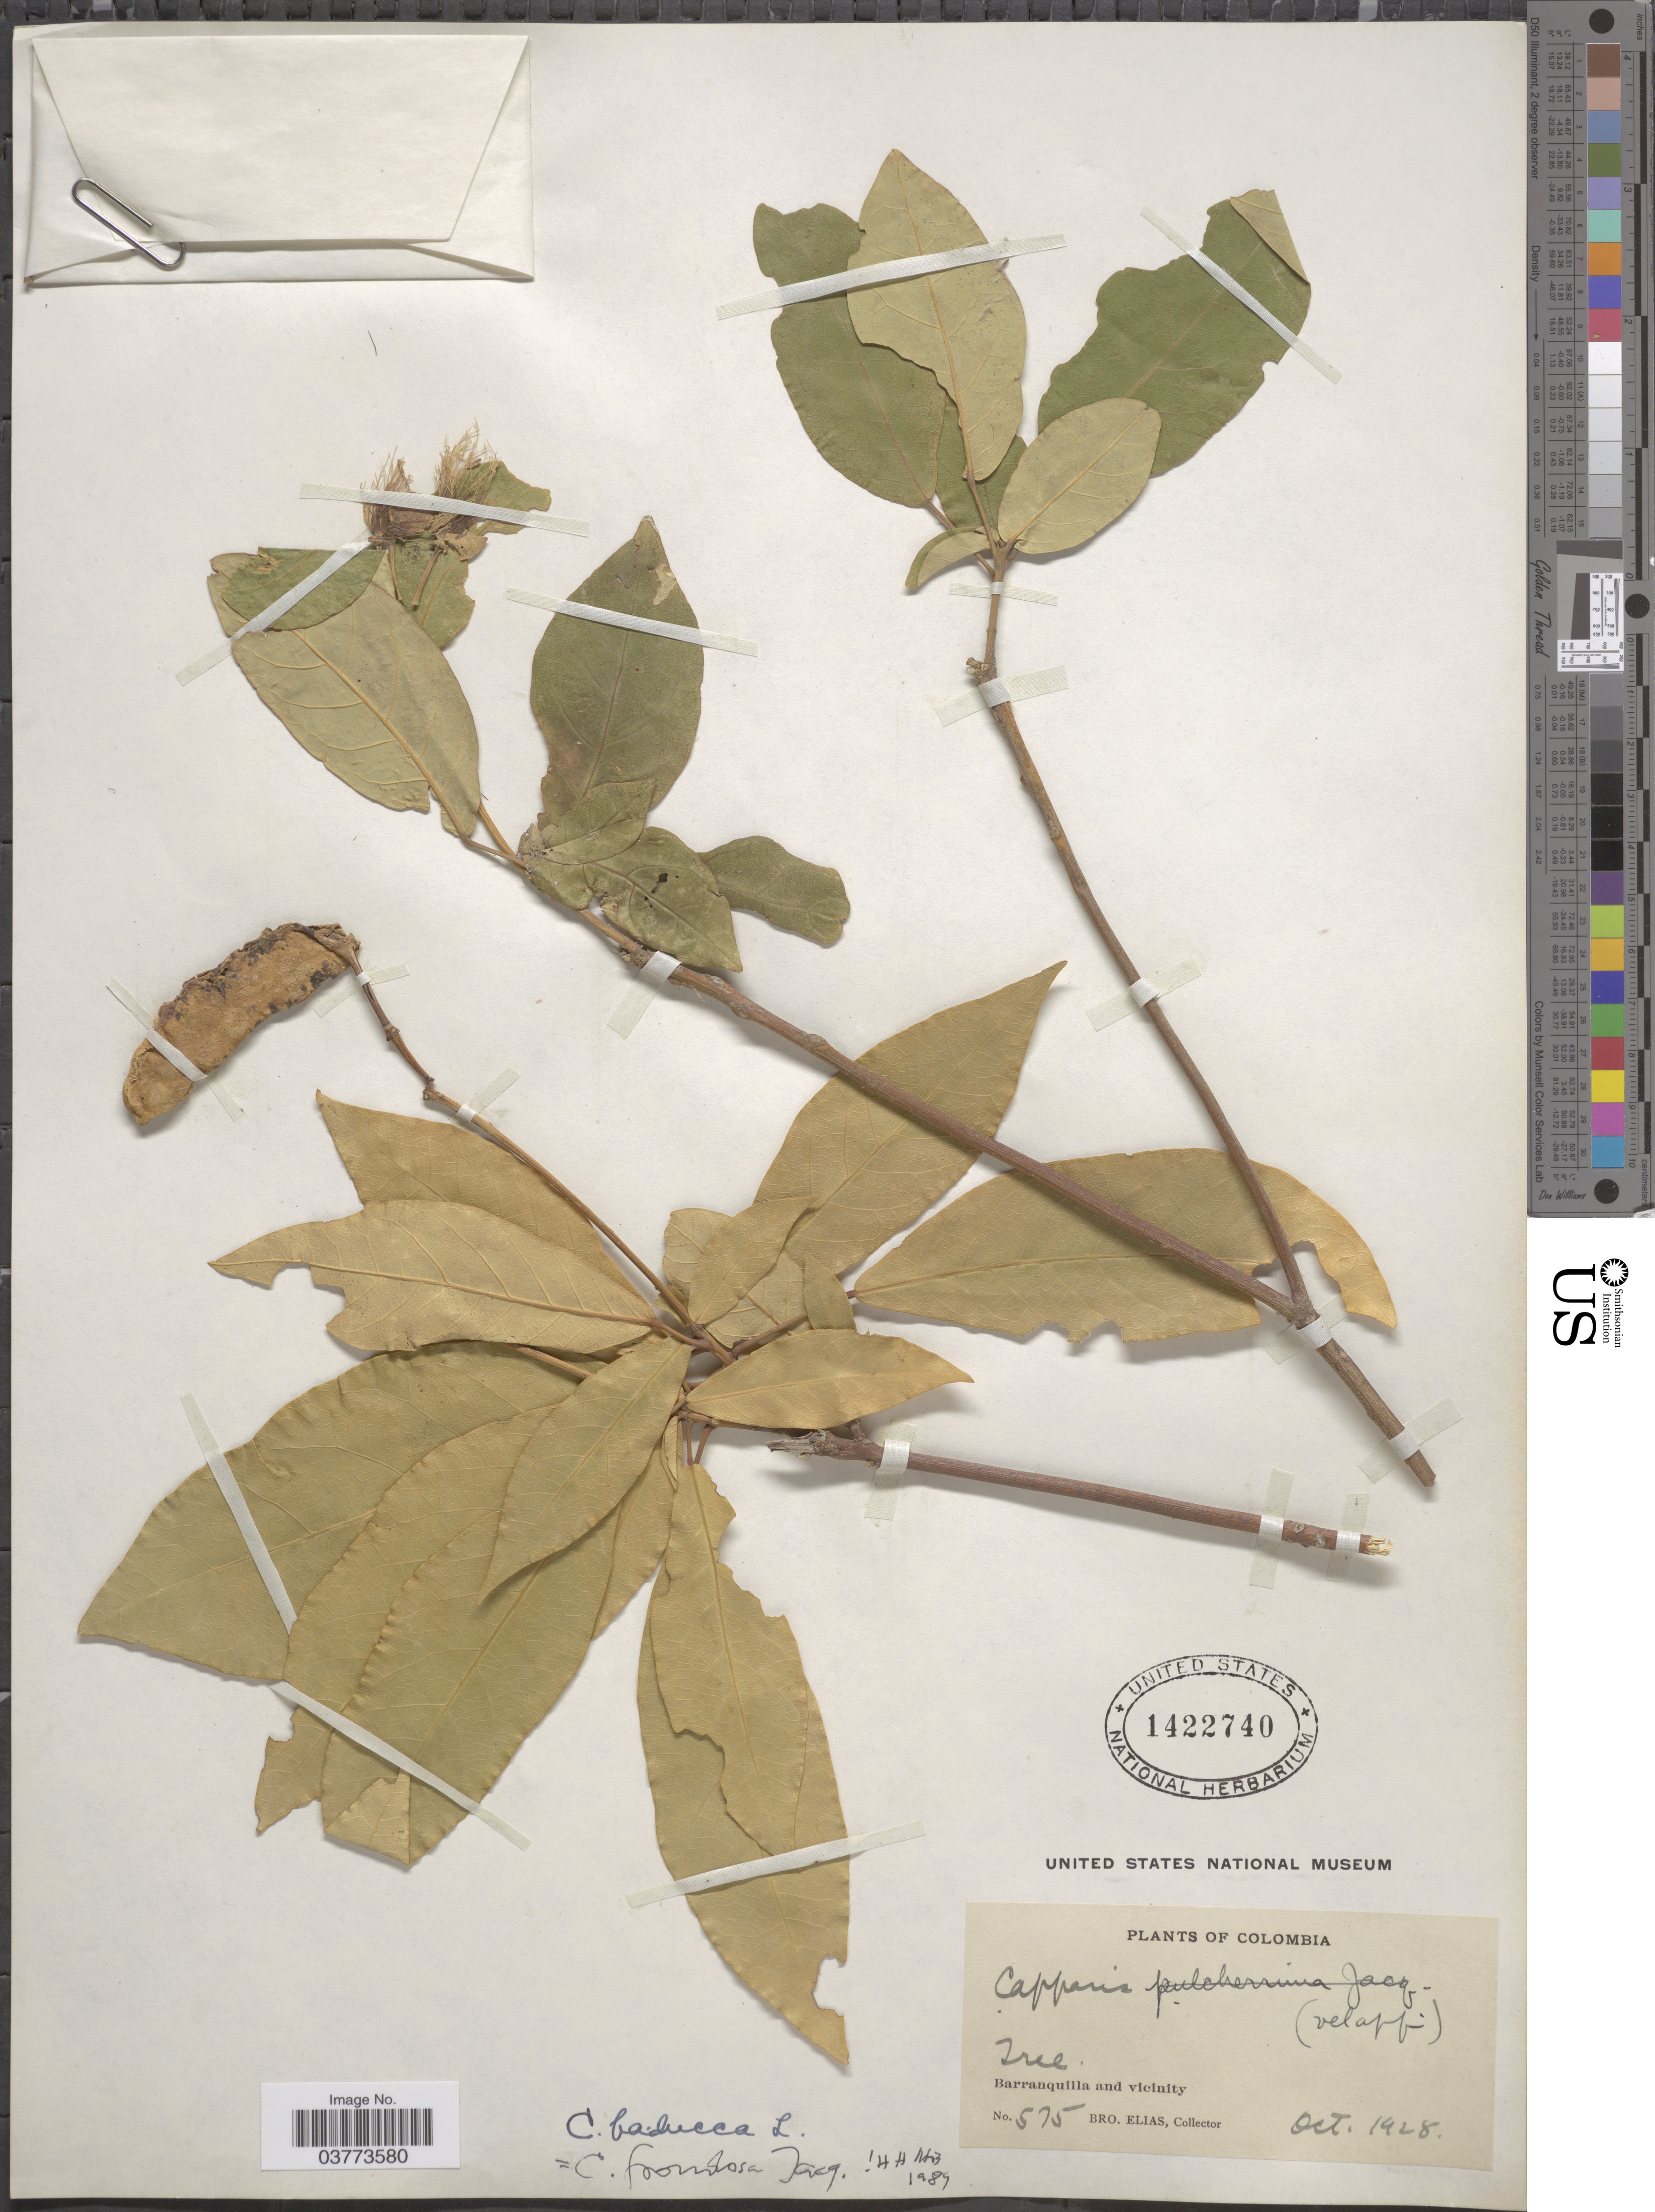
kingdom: Plantae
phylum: Tracheophyta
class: Magnoliopsida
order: Brassicales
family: Capparaceae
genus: Capparidastrum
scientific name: Capparidastrum frondosum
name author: (Jacq.) Cornejo & Iltis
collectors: Bro. Elias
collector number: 575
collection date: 1928-10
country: Colombia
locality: Barranquilla and vicinity.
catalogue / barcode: US 1422740